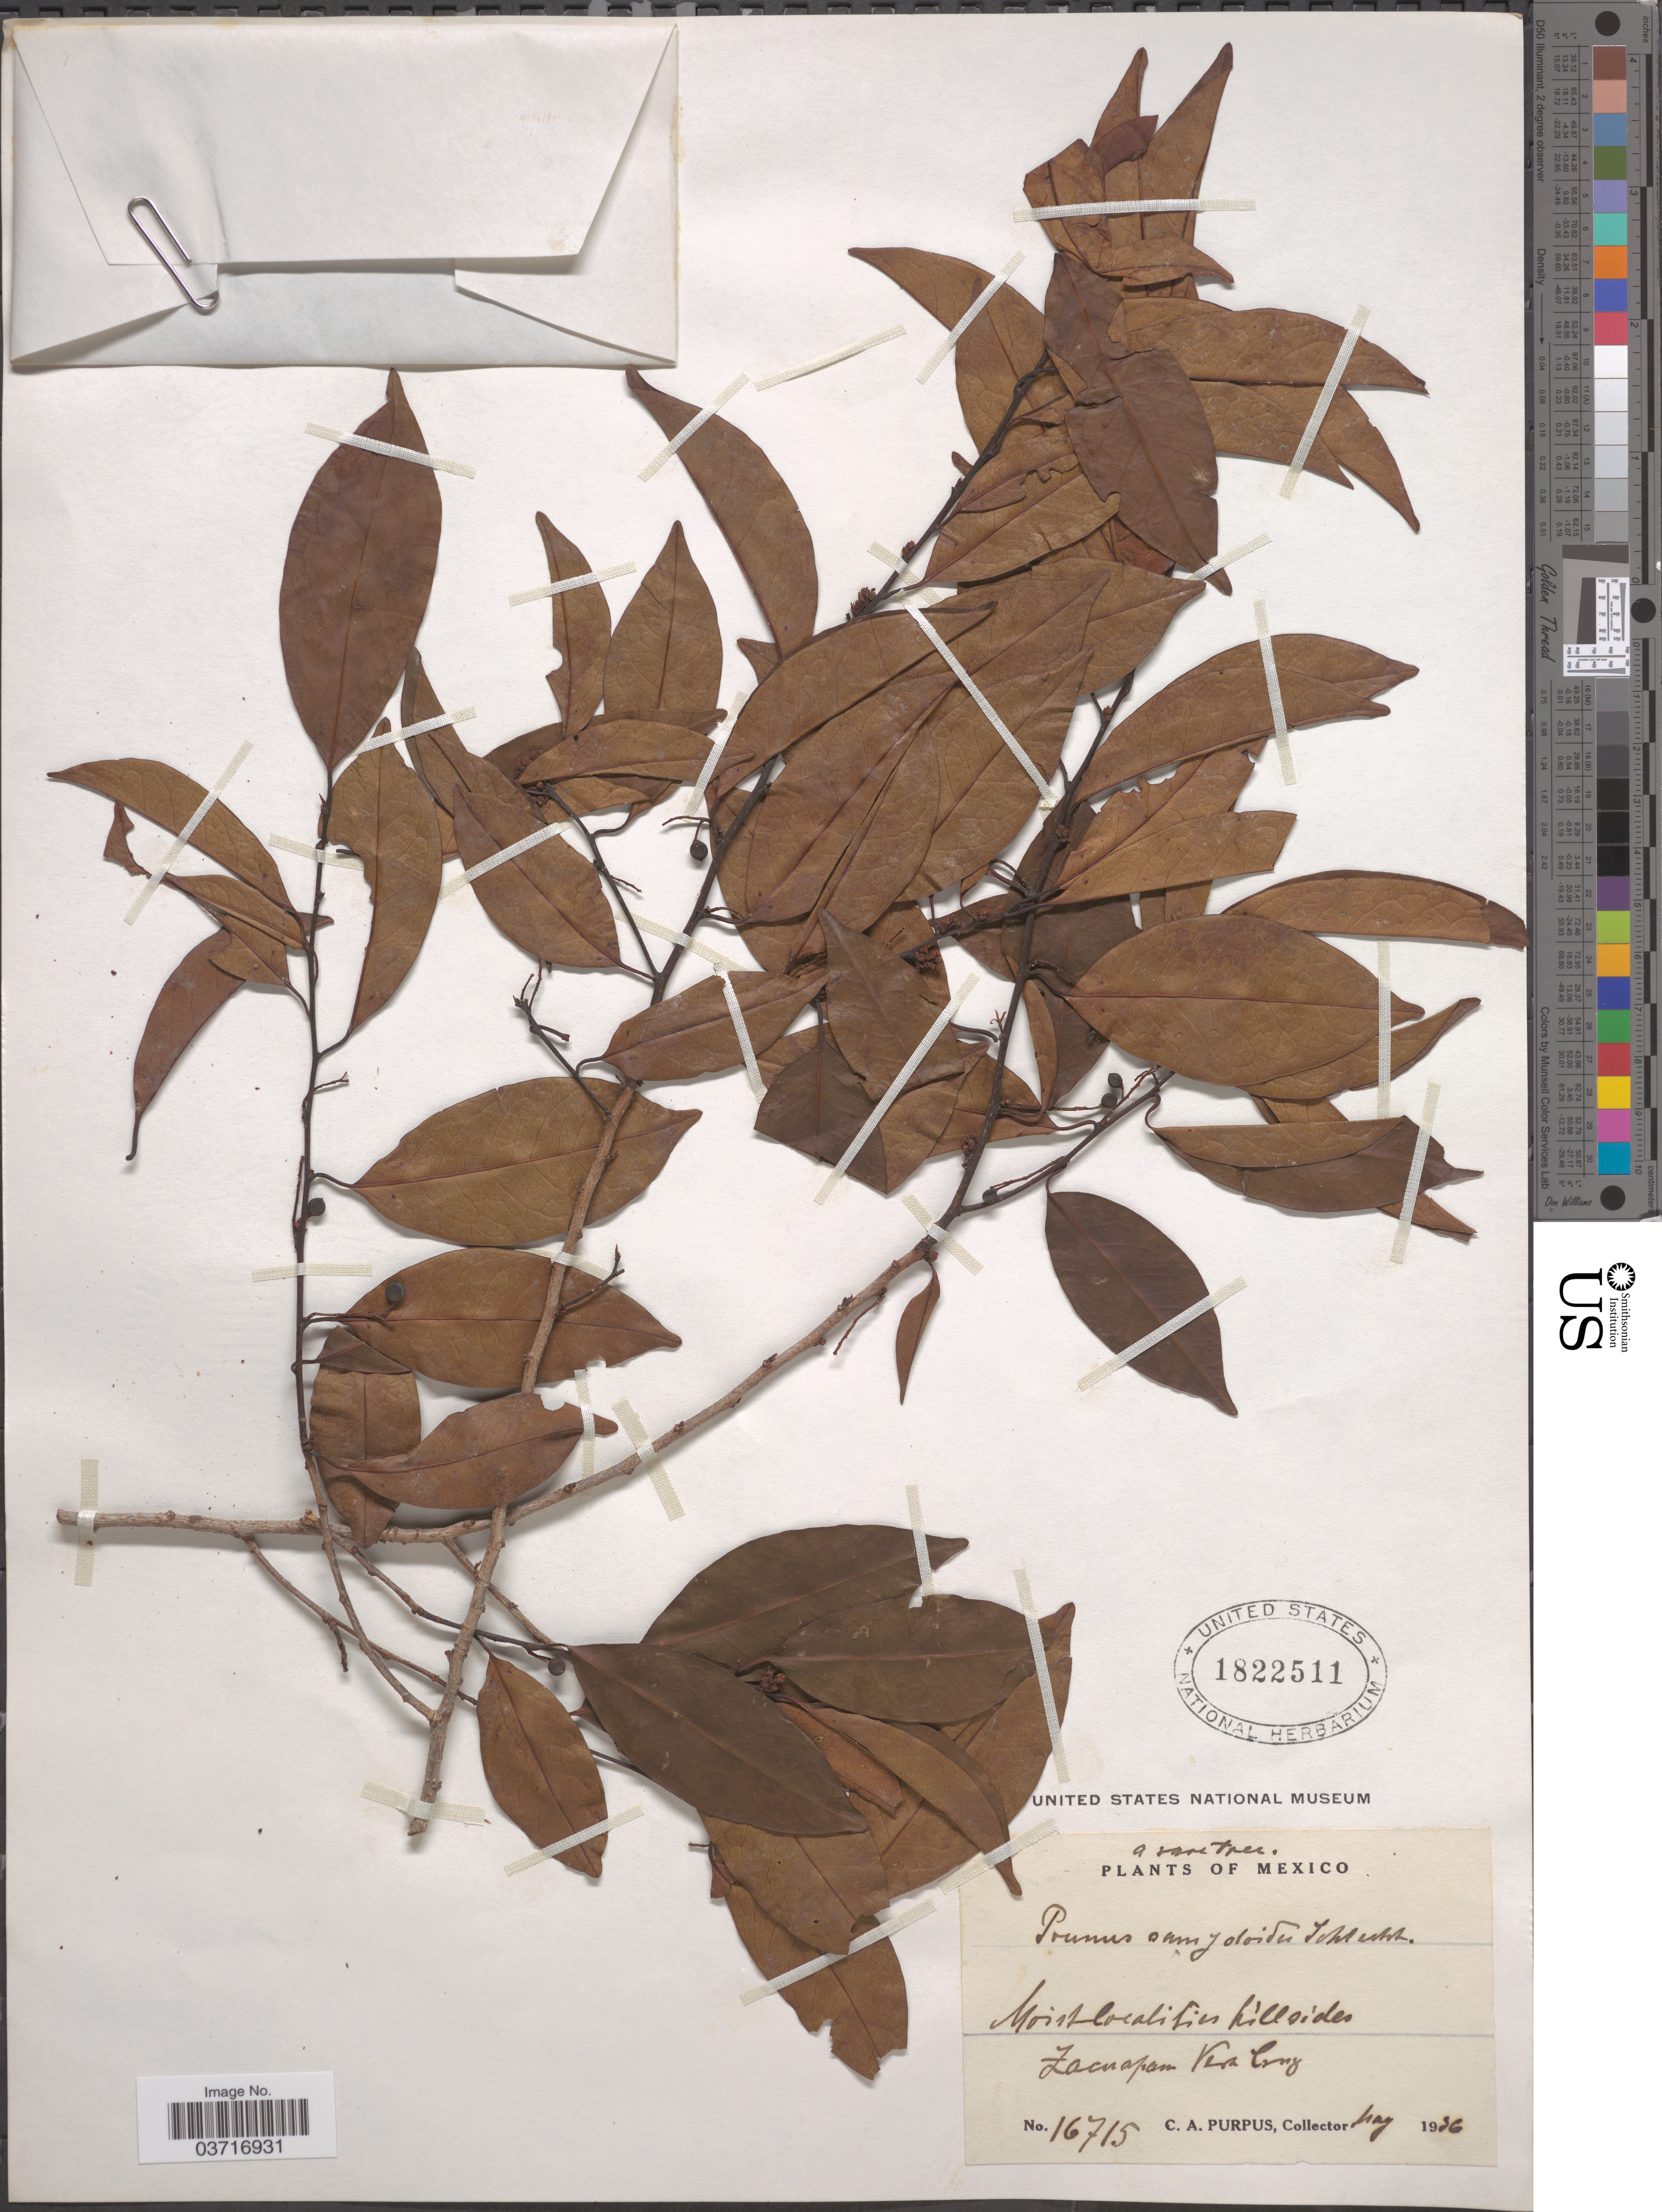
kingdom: Plantae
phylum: Tracheophyta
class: Magnoliopsida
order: Rosales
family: Rosaceae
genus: Prunus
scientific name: Prunus samydoides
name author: Schltdl.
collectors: C. A. Purpus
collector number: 16715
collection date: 1936-05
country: Mexico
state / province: Veracruz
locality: Hillsides Zacuapan Vera Cruz.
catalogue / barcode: US 1822511